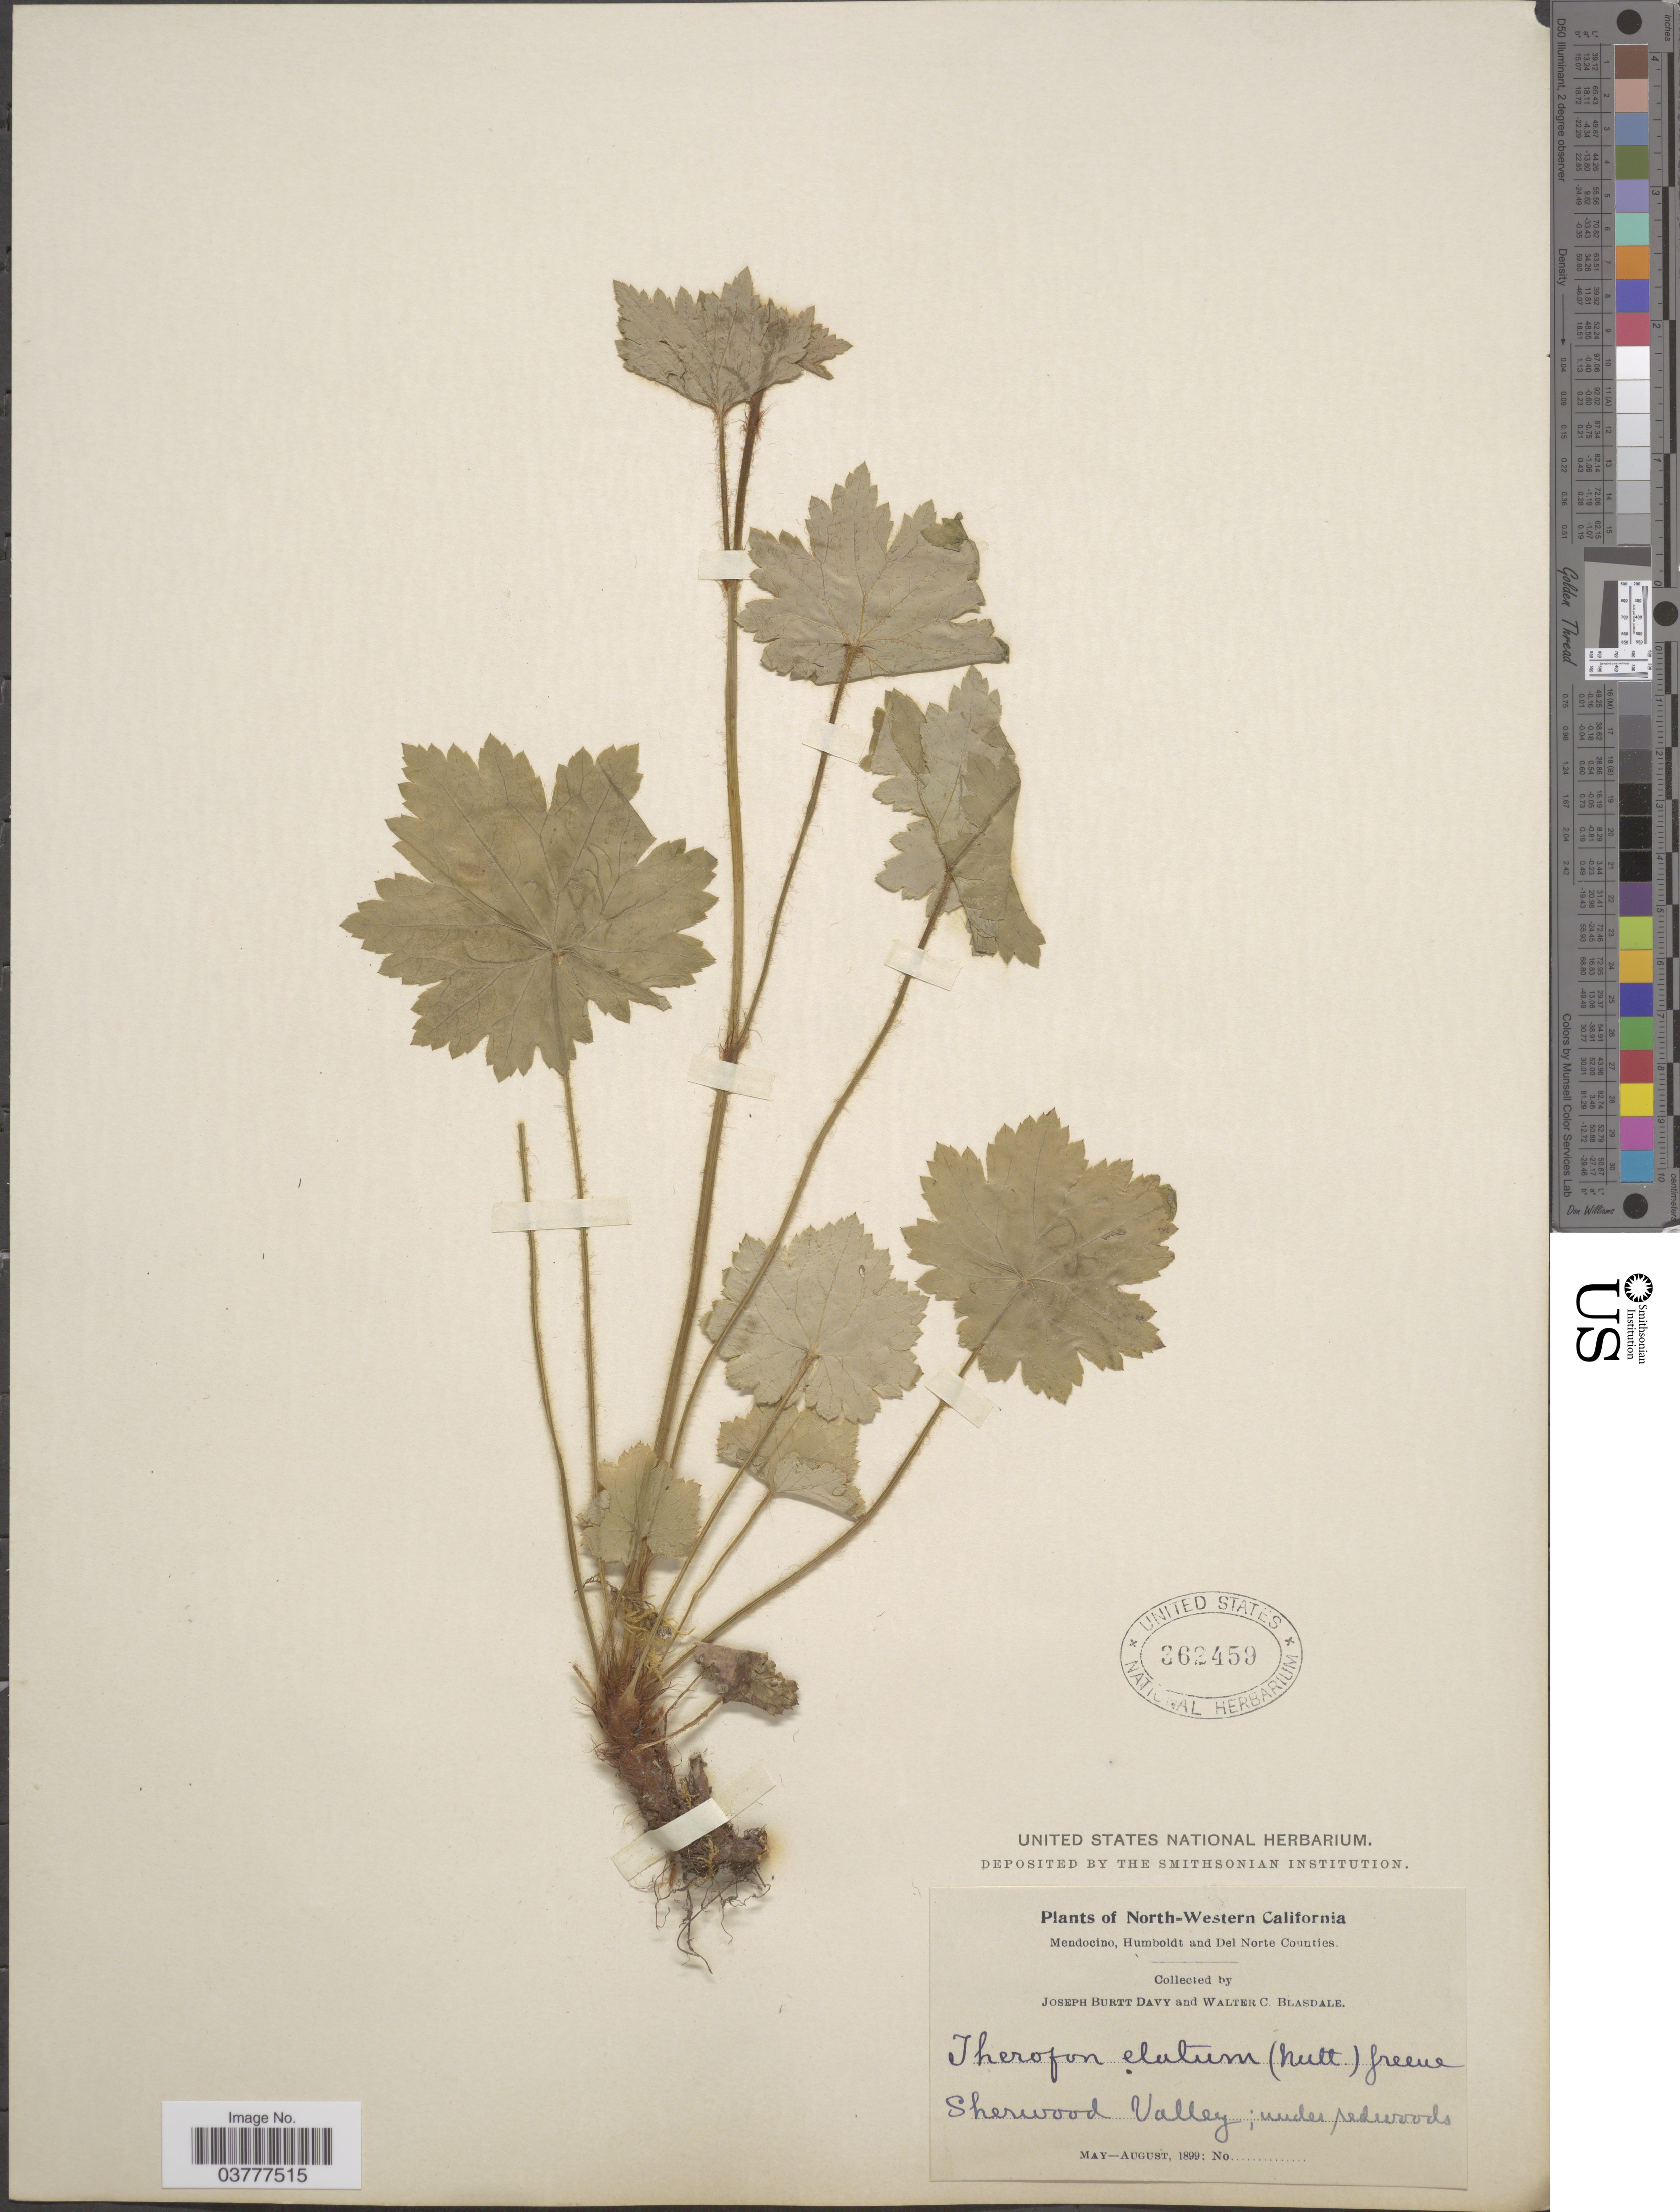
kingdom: Plantae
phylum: Tracheophyta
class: Magnoliopsida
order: Saxifragales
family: Saxifragaceae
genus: Boykinia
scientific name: Boykinia elata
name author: Greene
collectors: J. Burtt Davy & W. Blasdale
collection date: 1899-05/1899-08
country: United States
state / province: California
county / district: Mendocino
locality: North-Western California. Mendocino, Humboldt and Del Norte Counties. Sherwood Valley; under redwoods.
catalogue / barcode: US 362459